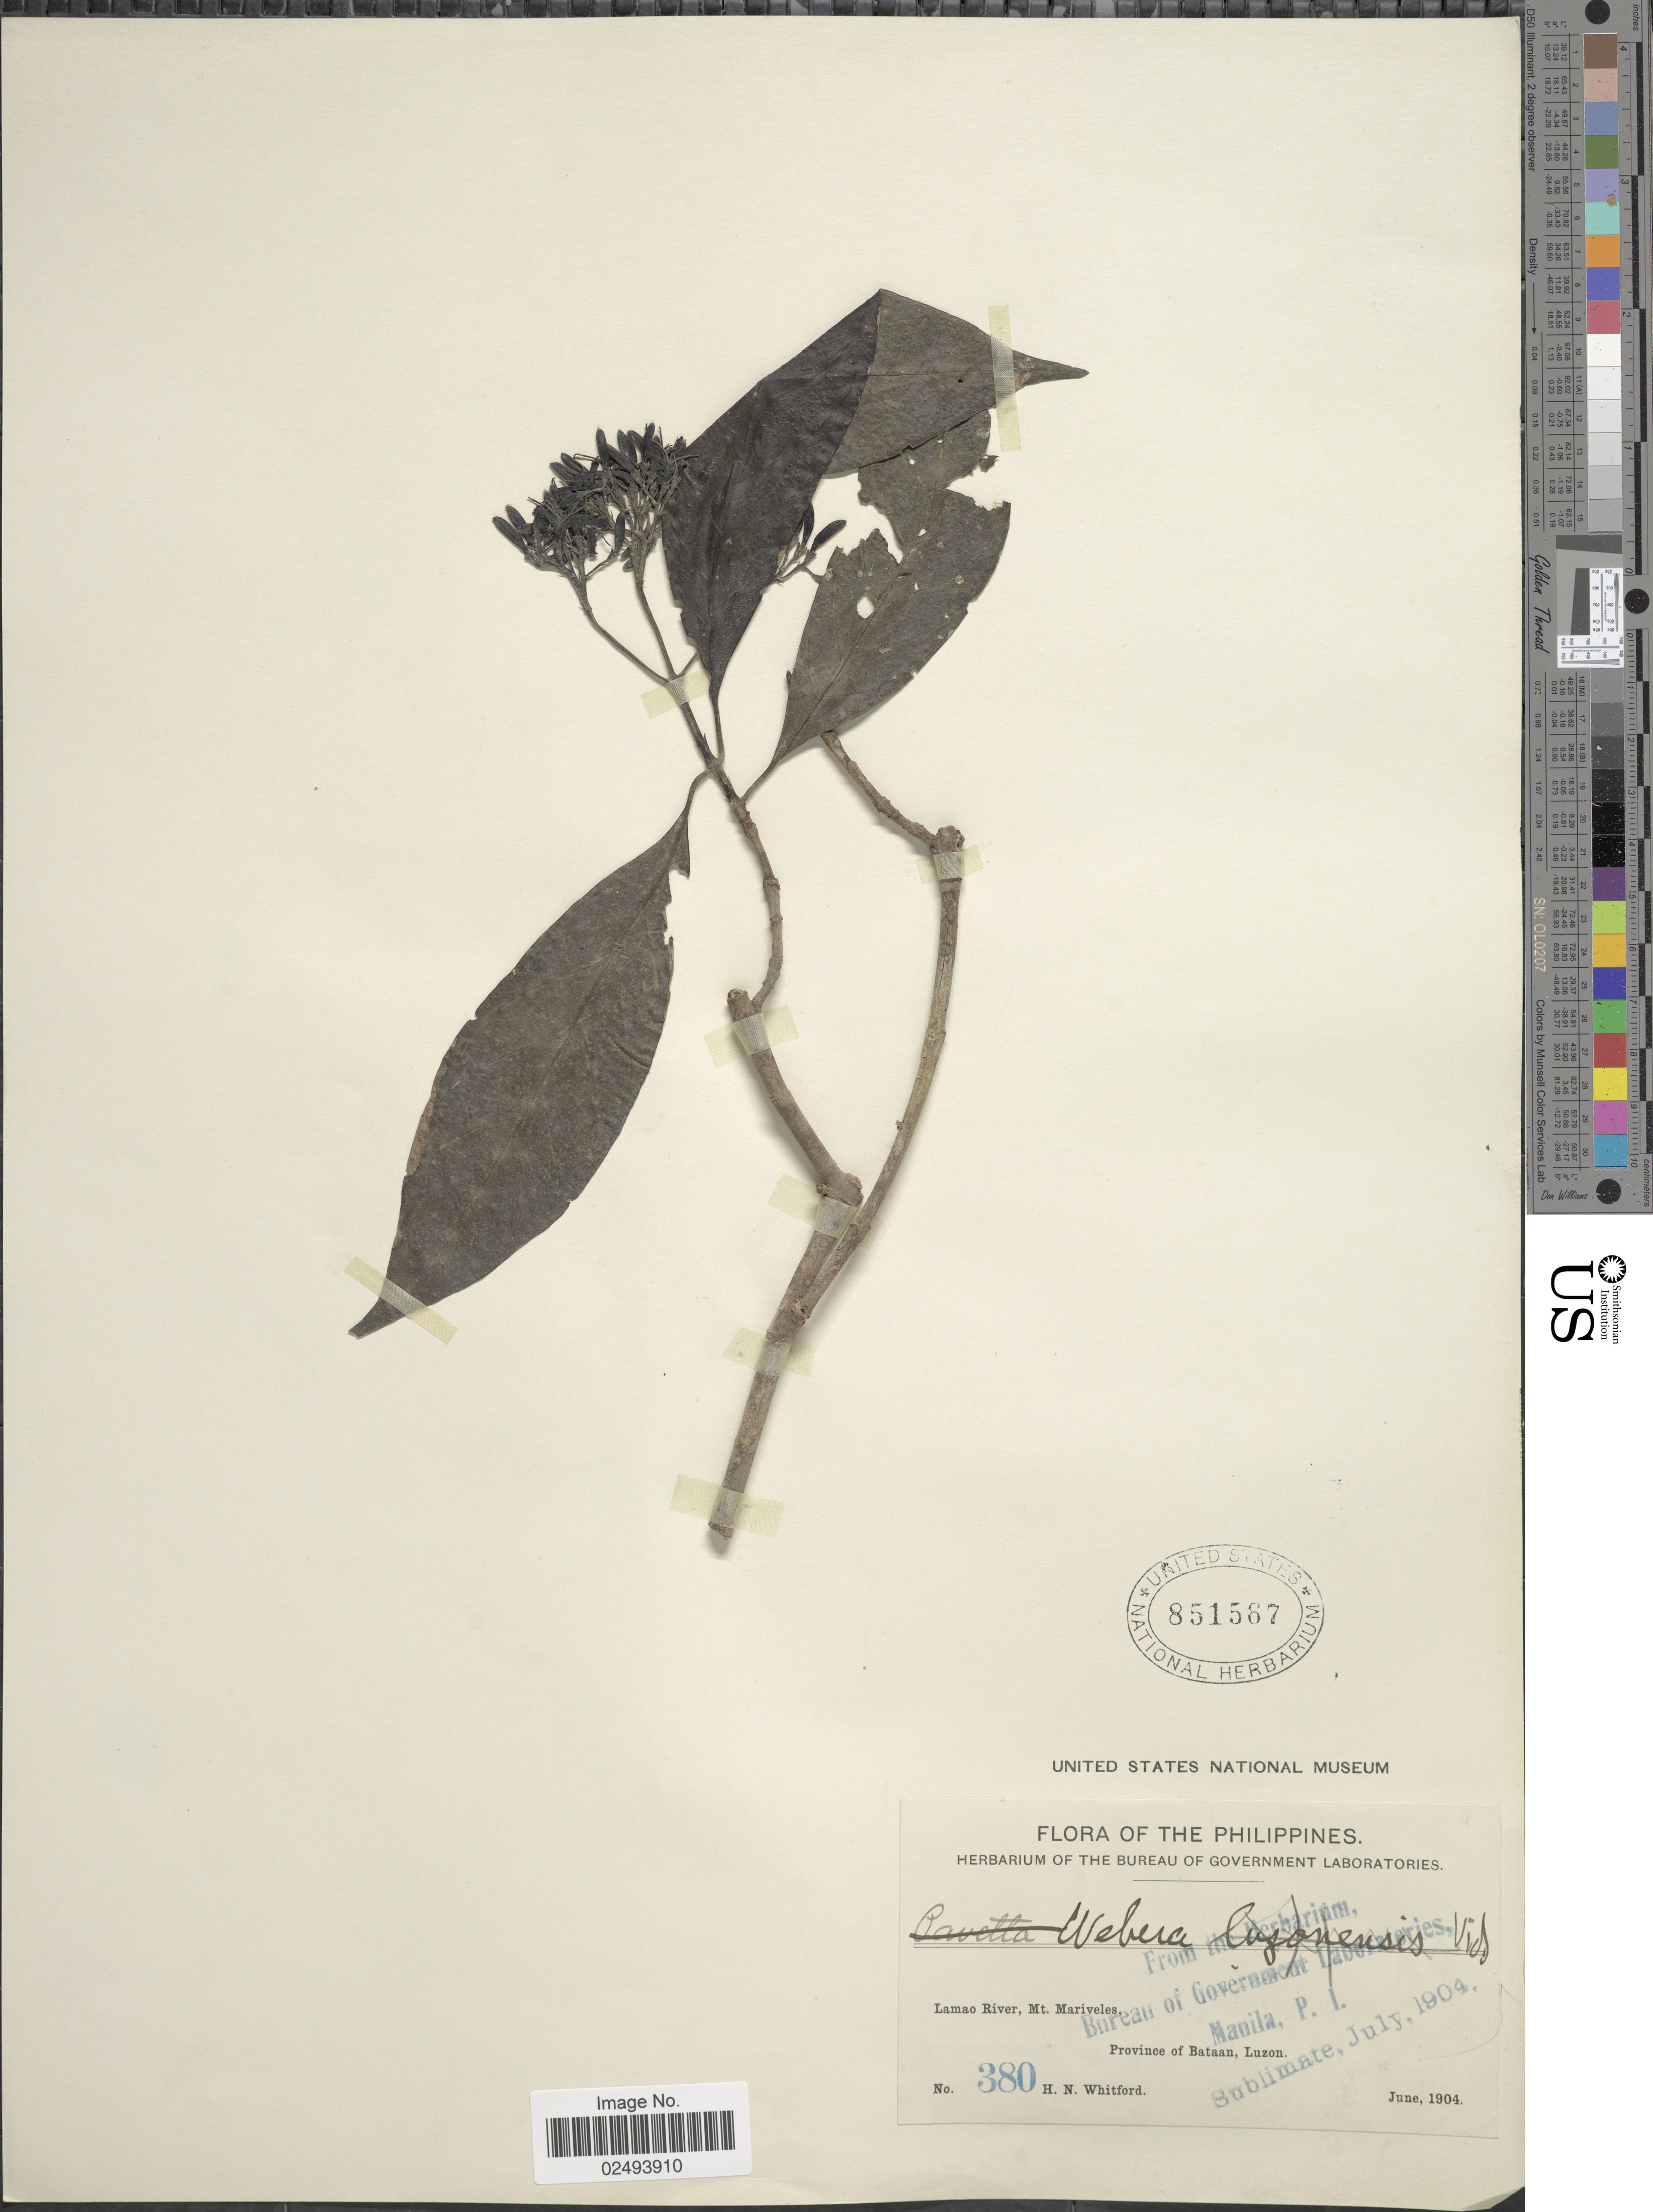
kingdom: Plantae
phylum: Tracheophyta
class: Magnoliopsida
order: Gentianales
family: Rubiaceae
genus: Tarenna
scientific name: Tarenna sp.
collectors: H. N. Whitford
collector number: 380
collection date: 1904-06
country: Philippines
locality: Lamao River, Mt. Mariveles Province of Bataan, Luzon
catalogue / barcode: US 851567